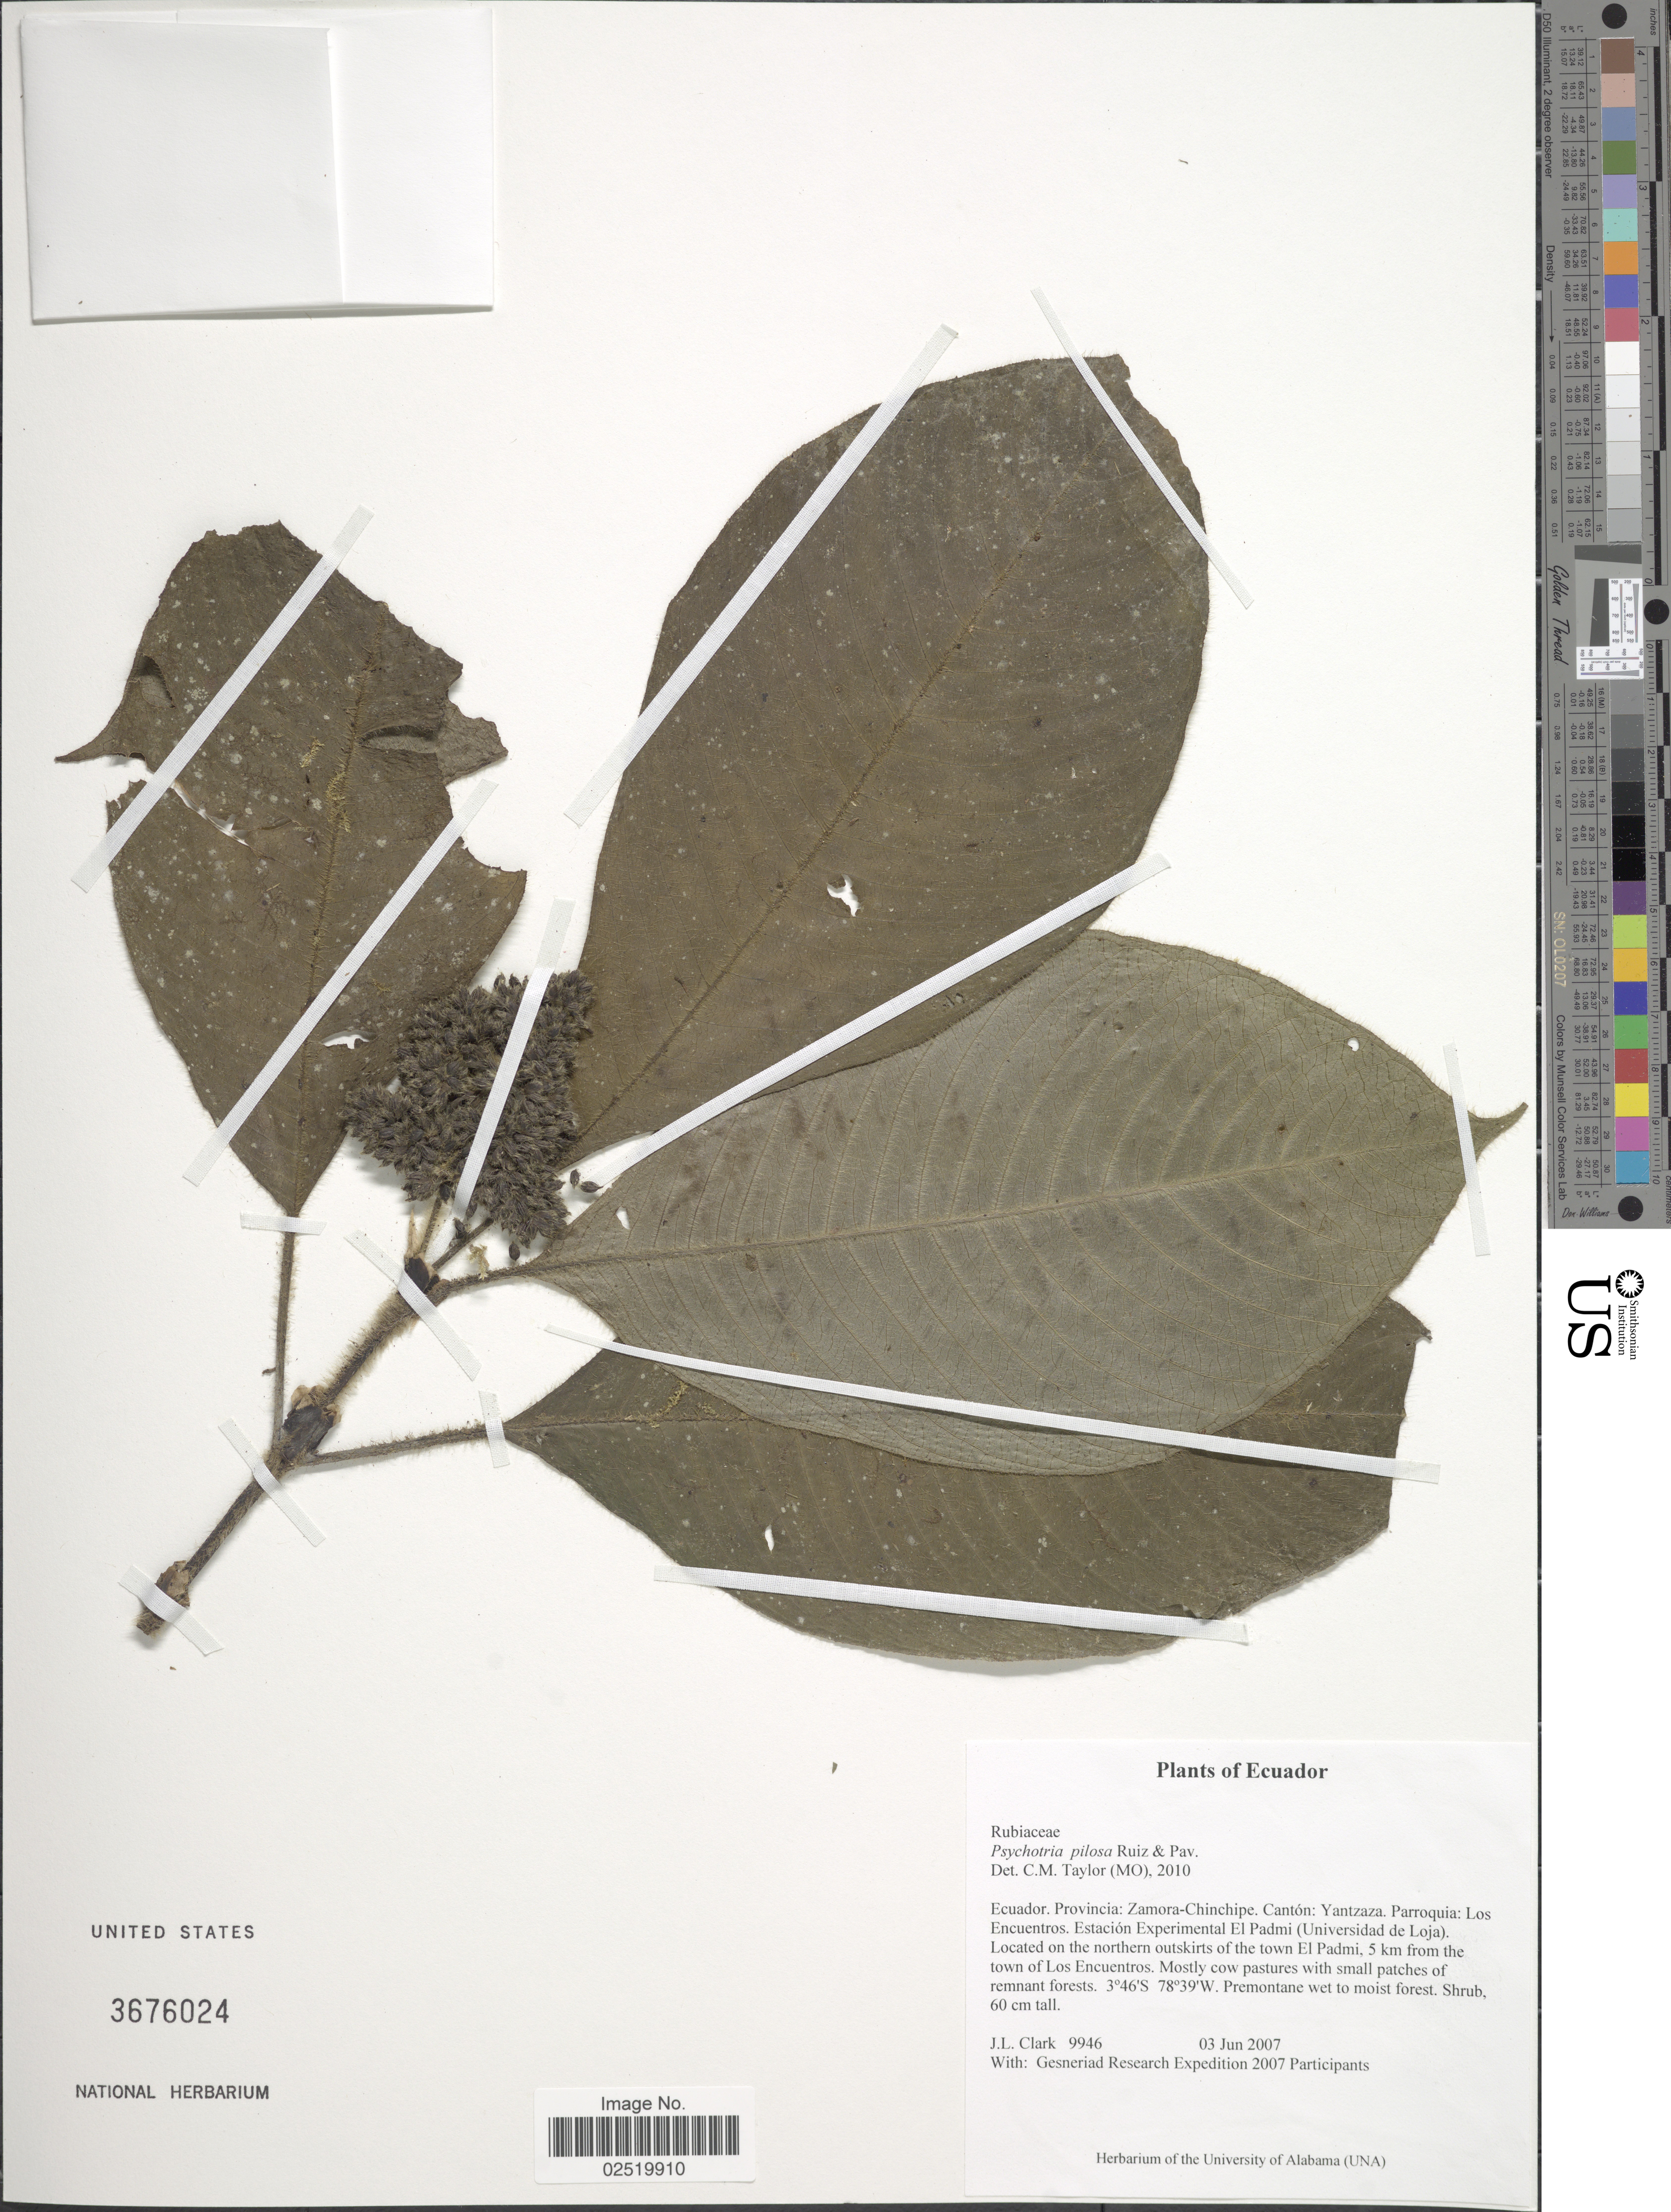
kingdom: Plantae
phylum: Tracheophyta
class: Magnoliopsida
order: Gentianales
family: Rubiaceae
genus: Psychotria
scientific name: Psychotria pilosa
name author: Ruiz & Pav.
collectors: J. L. Clark & Gesneriad Research Expedition 2007 Participants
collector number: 9946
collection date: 2007-06-03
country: Ecuador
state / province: Zamora-Chinchipe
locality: Canton: yantzaza. Parroquia: Los Encuentros. Estacion Expermimental El Padmi (Universidad de Loja) Located in the northern outskirts of the town El Padmi, 5 km from town of Los Encuentros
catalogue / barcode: US 3676024